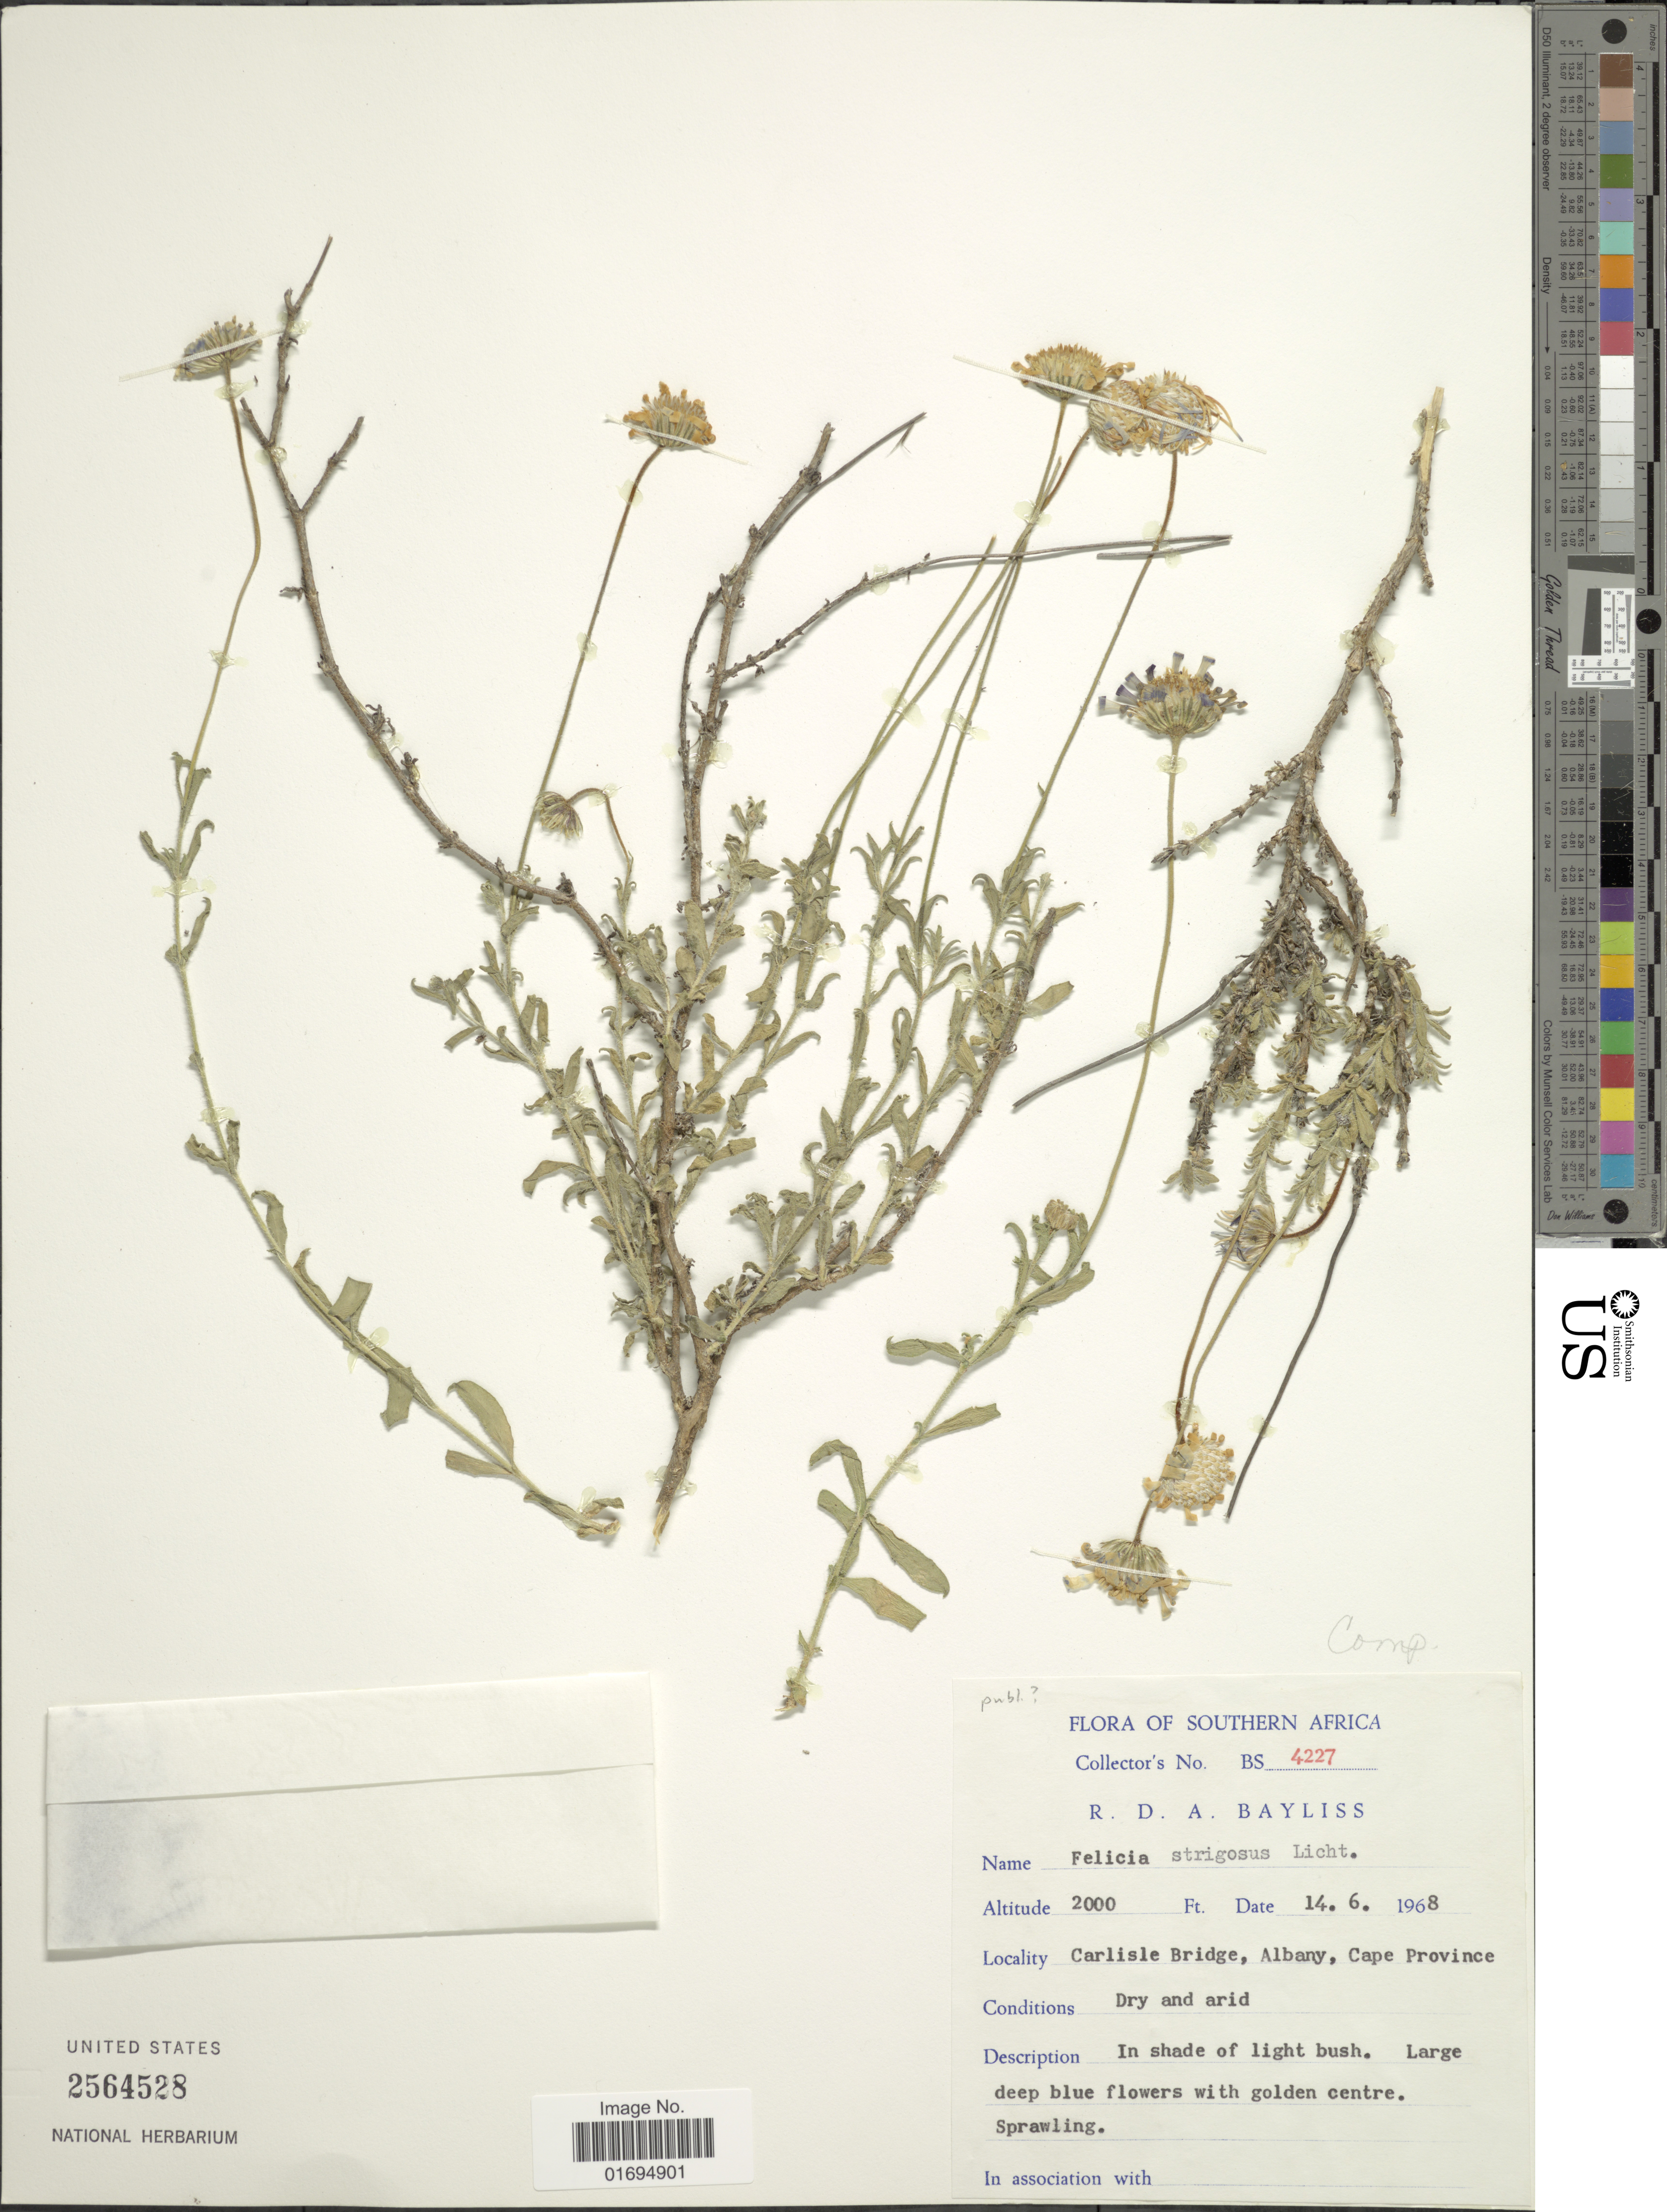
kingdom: Plantae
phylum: Tracheophyta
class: Magnoliopsida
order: Asterales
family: Asteraceae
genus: Felicia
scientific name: Felicia ovata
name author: (Thunb.) Compton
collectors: R. Bayliss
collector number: BS4227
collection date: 1968-06-14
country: South Africa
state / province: Eastern Cape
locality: Carlisle Bridge, Albany, Cape Province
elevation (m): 610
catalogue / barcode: US 2564528